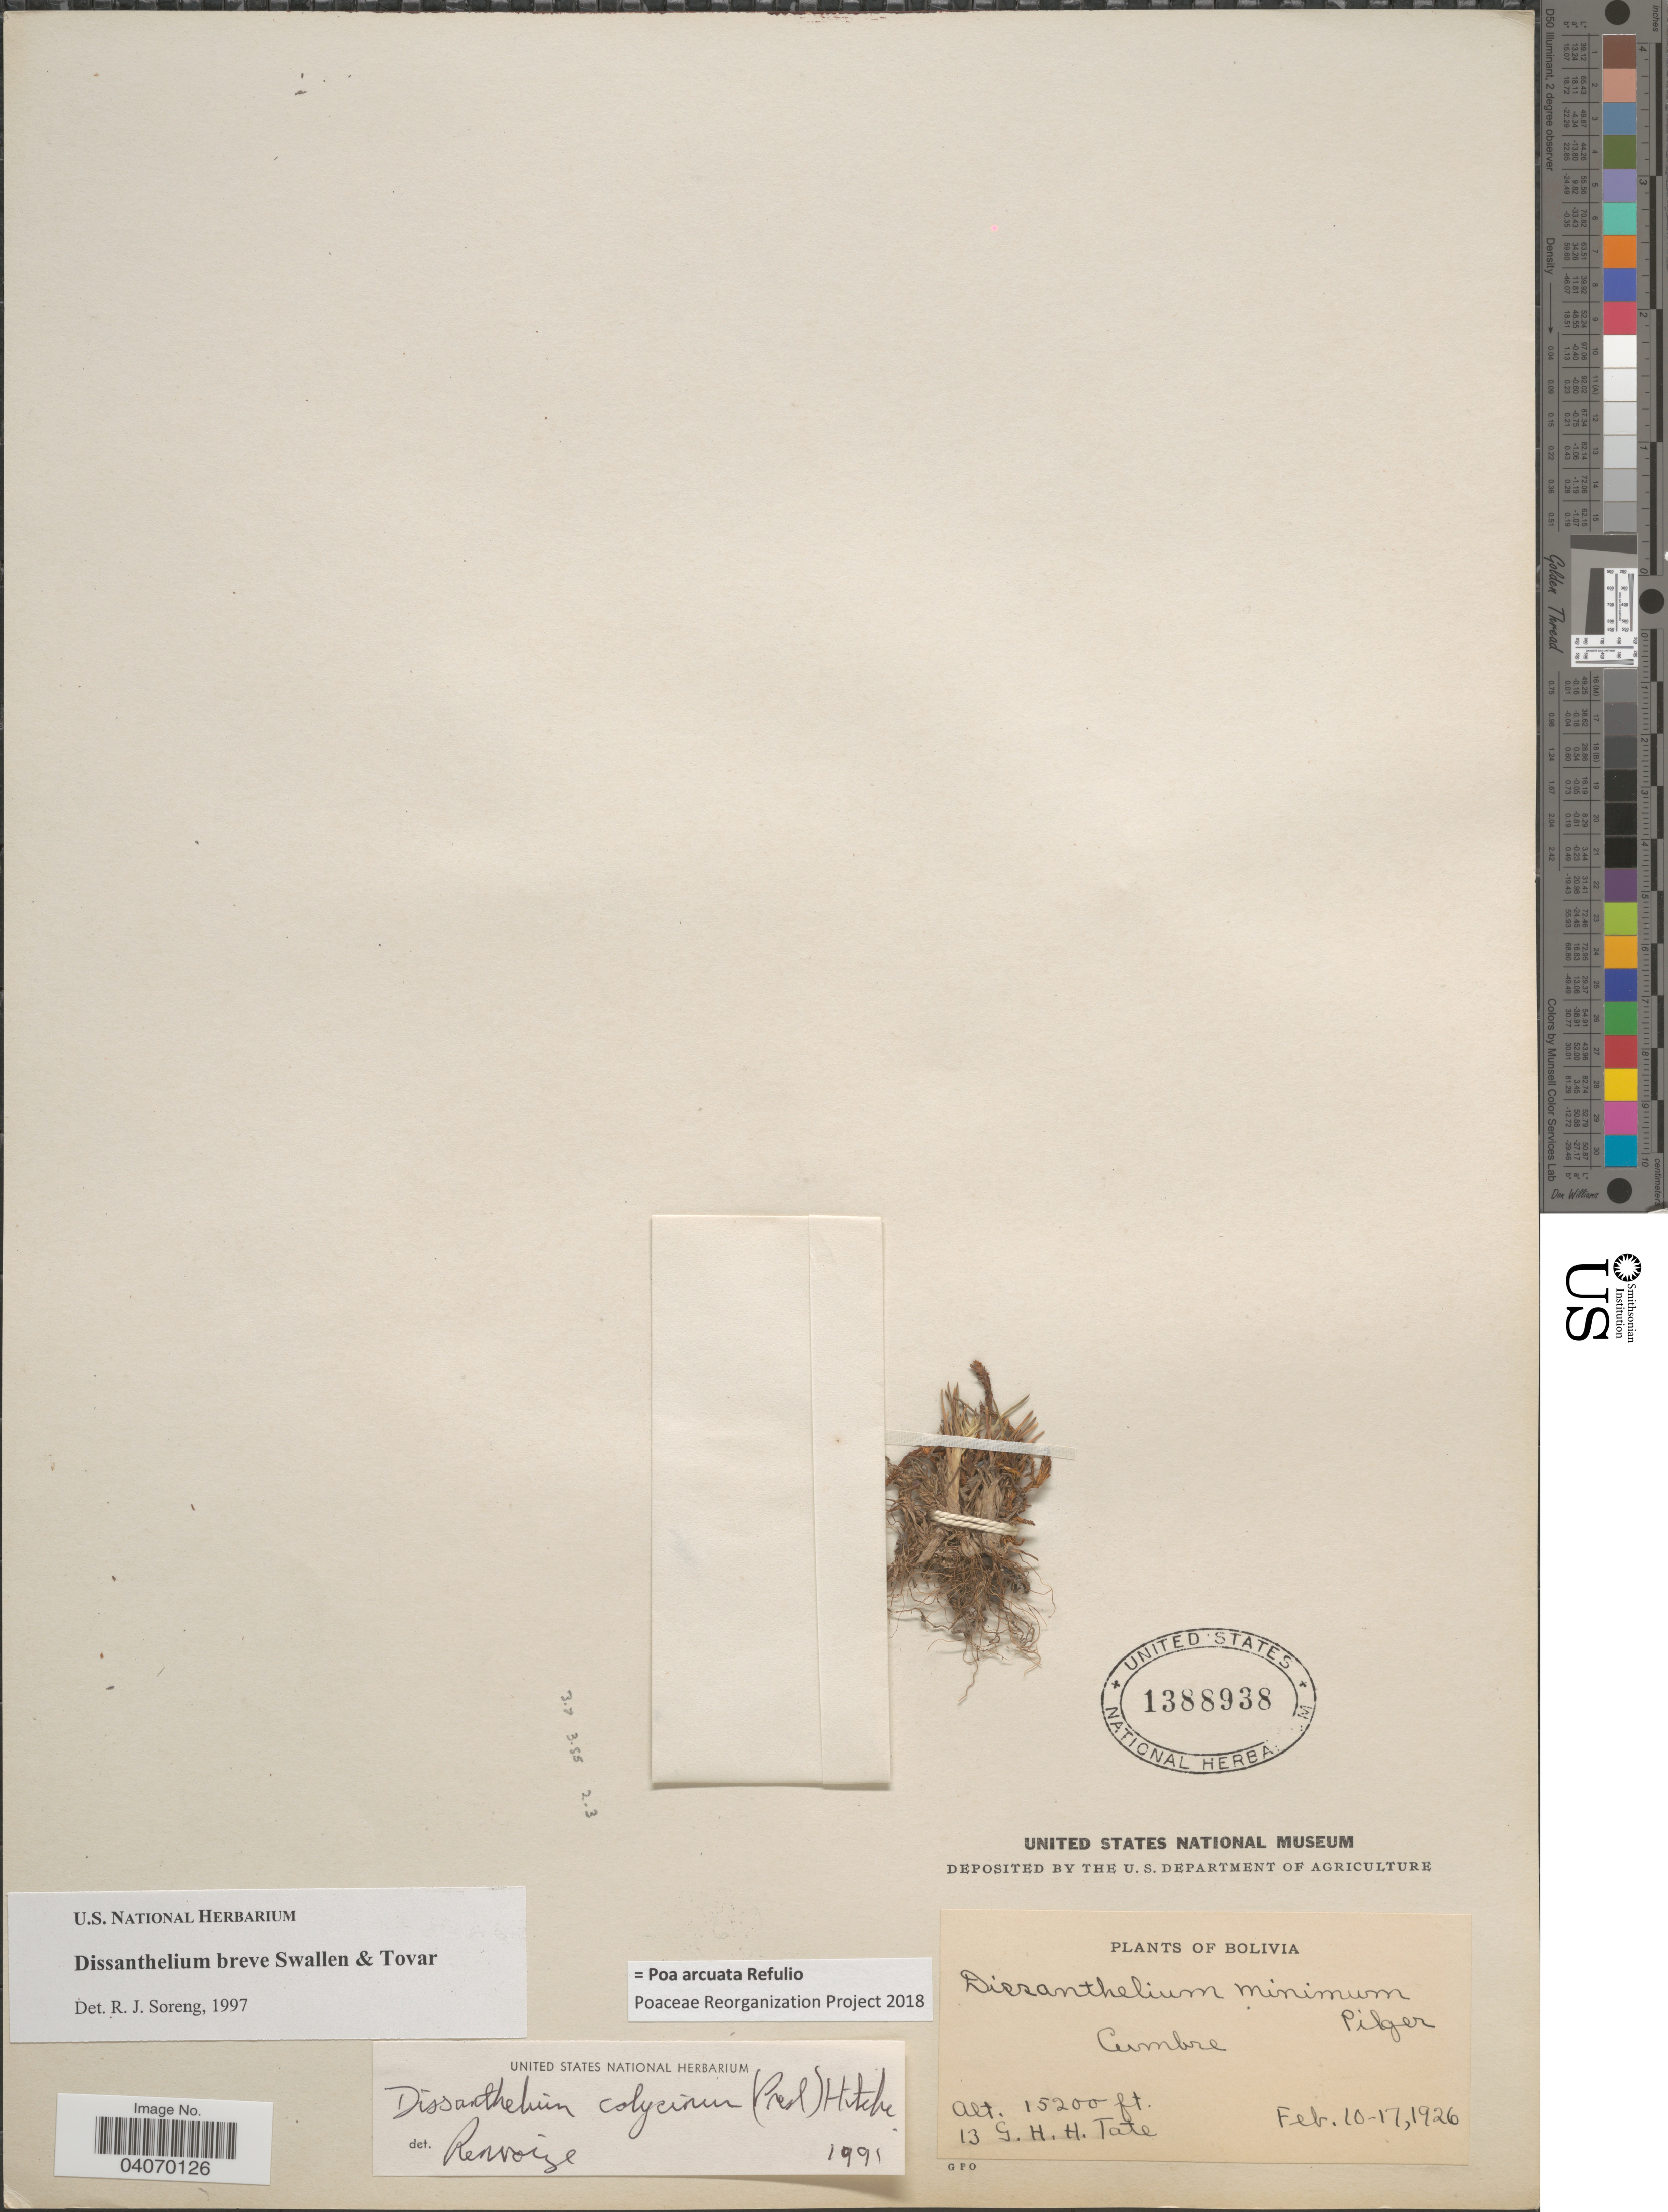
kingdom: Plantae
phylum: Tracheophyta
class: Liliopsida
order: Poales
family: Poaceae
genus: Poa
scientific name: Poa arcuata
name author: Refulio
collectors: G. H. H.Tate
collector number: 13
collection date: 1926-02-10/1926-02-17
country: Bolivia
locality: Cumbre.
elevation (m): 4633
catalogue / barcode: US 1388938